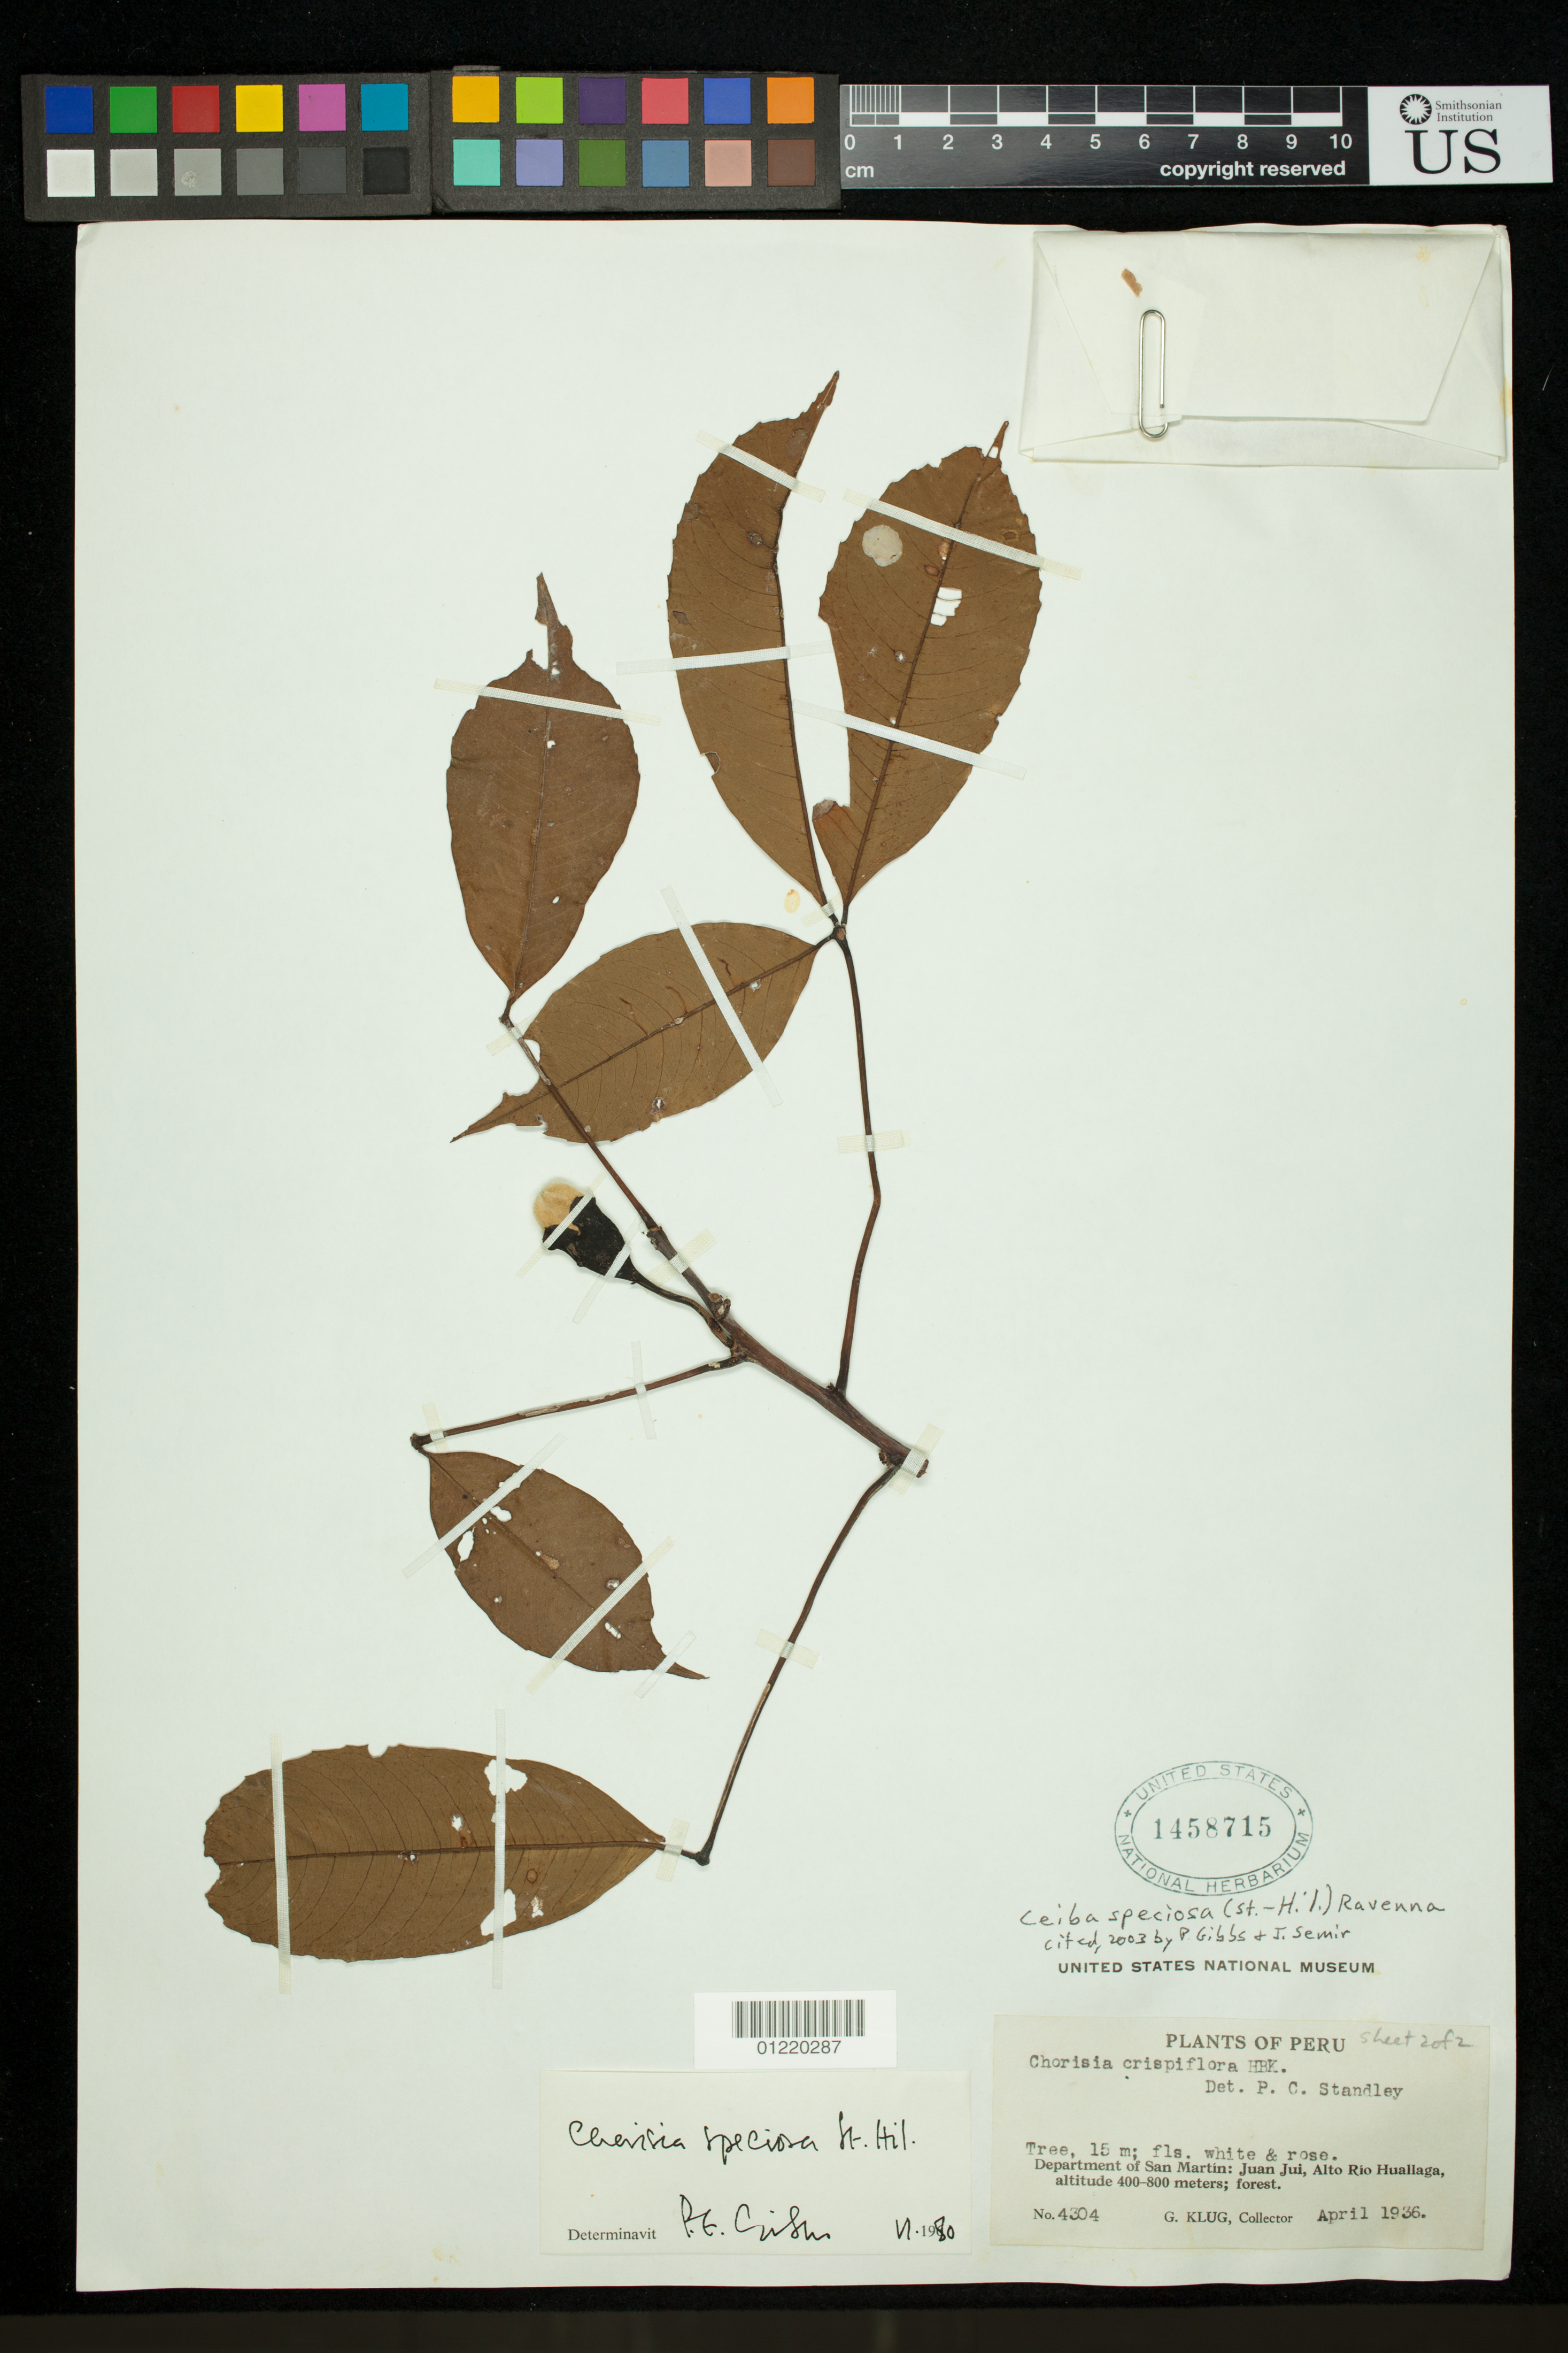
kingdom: Plantae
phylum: Tracheophyta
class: Magnoliopsida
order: Malvales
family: Malvaceae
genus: Ceiba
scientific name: Ceiba speciosa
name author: (A. St.-Hil.) Ravenna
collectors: G. Klug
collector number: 4304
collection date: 1936-04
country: Peru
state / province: San Martín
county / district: Mariscal Cáceres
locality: Department of San Martin: Juan Jui, Alto Rio Huallaga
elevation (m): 400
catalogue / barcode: US 1458715